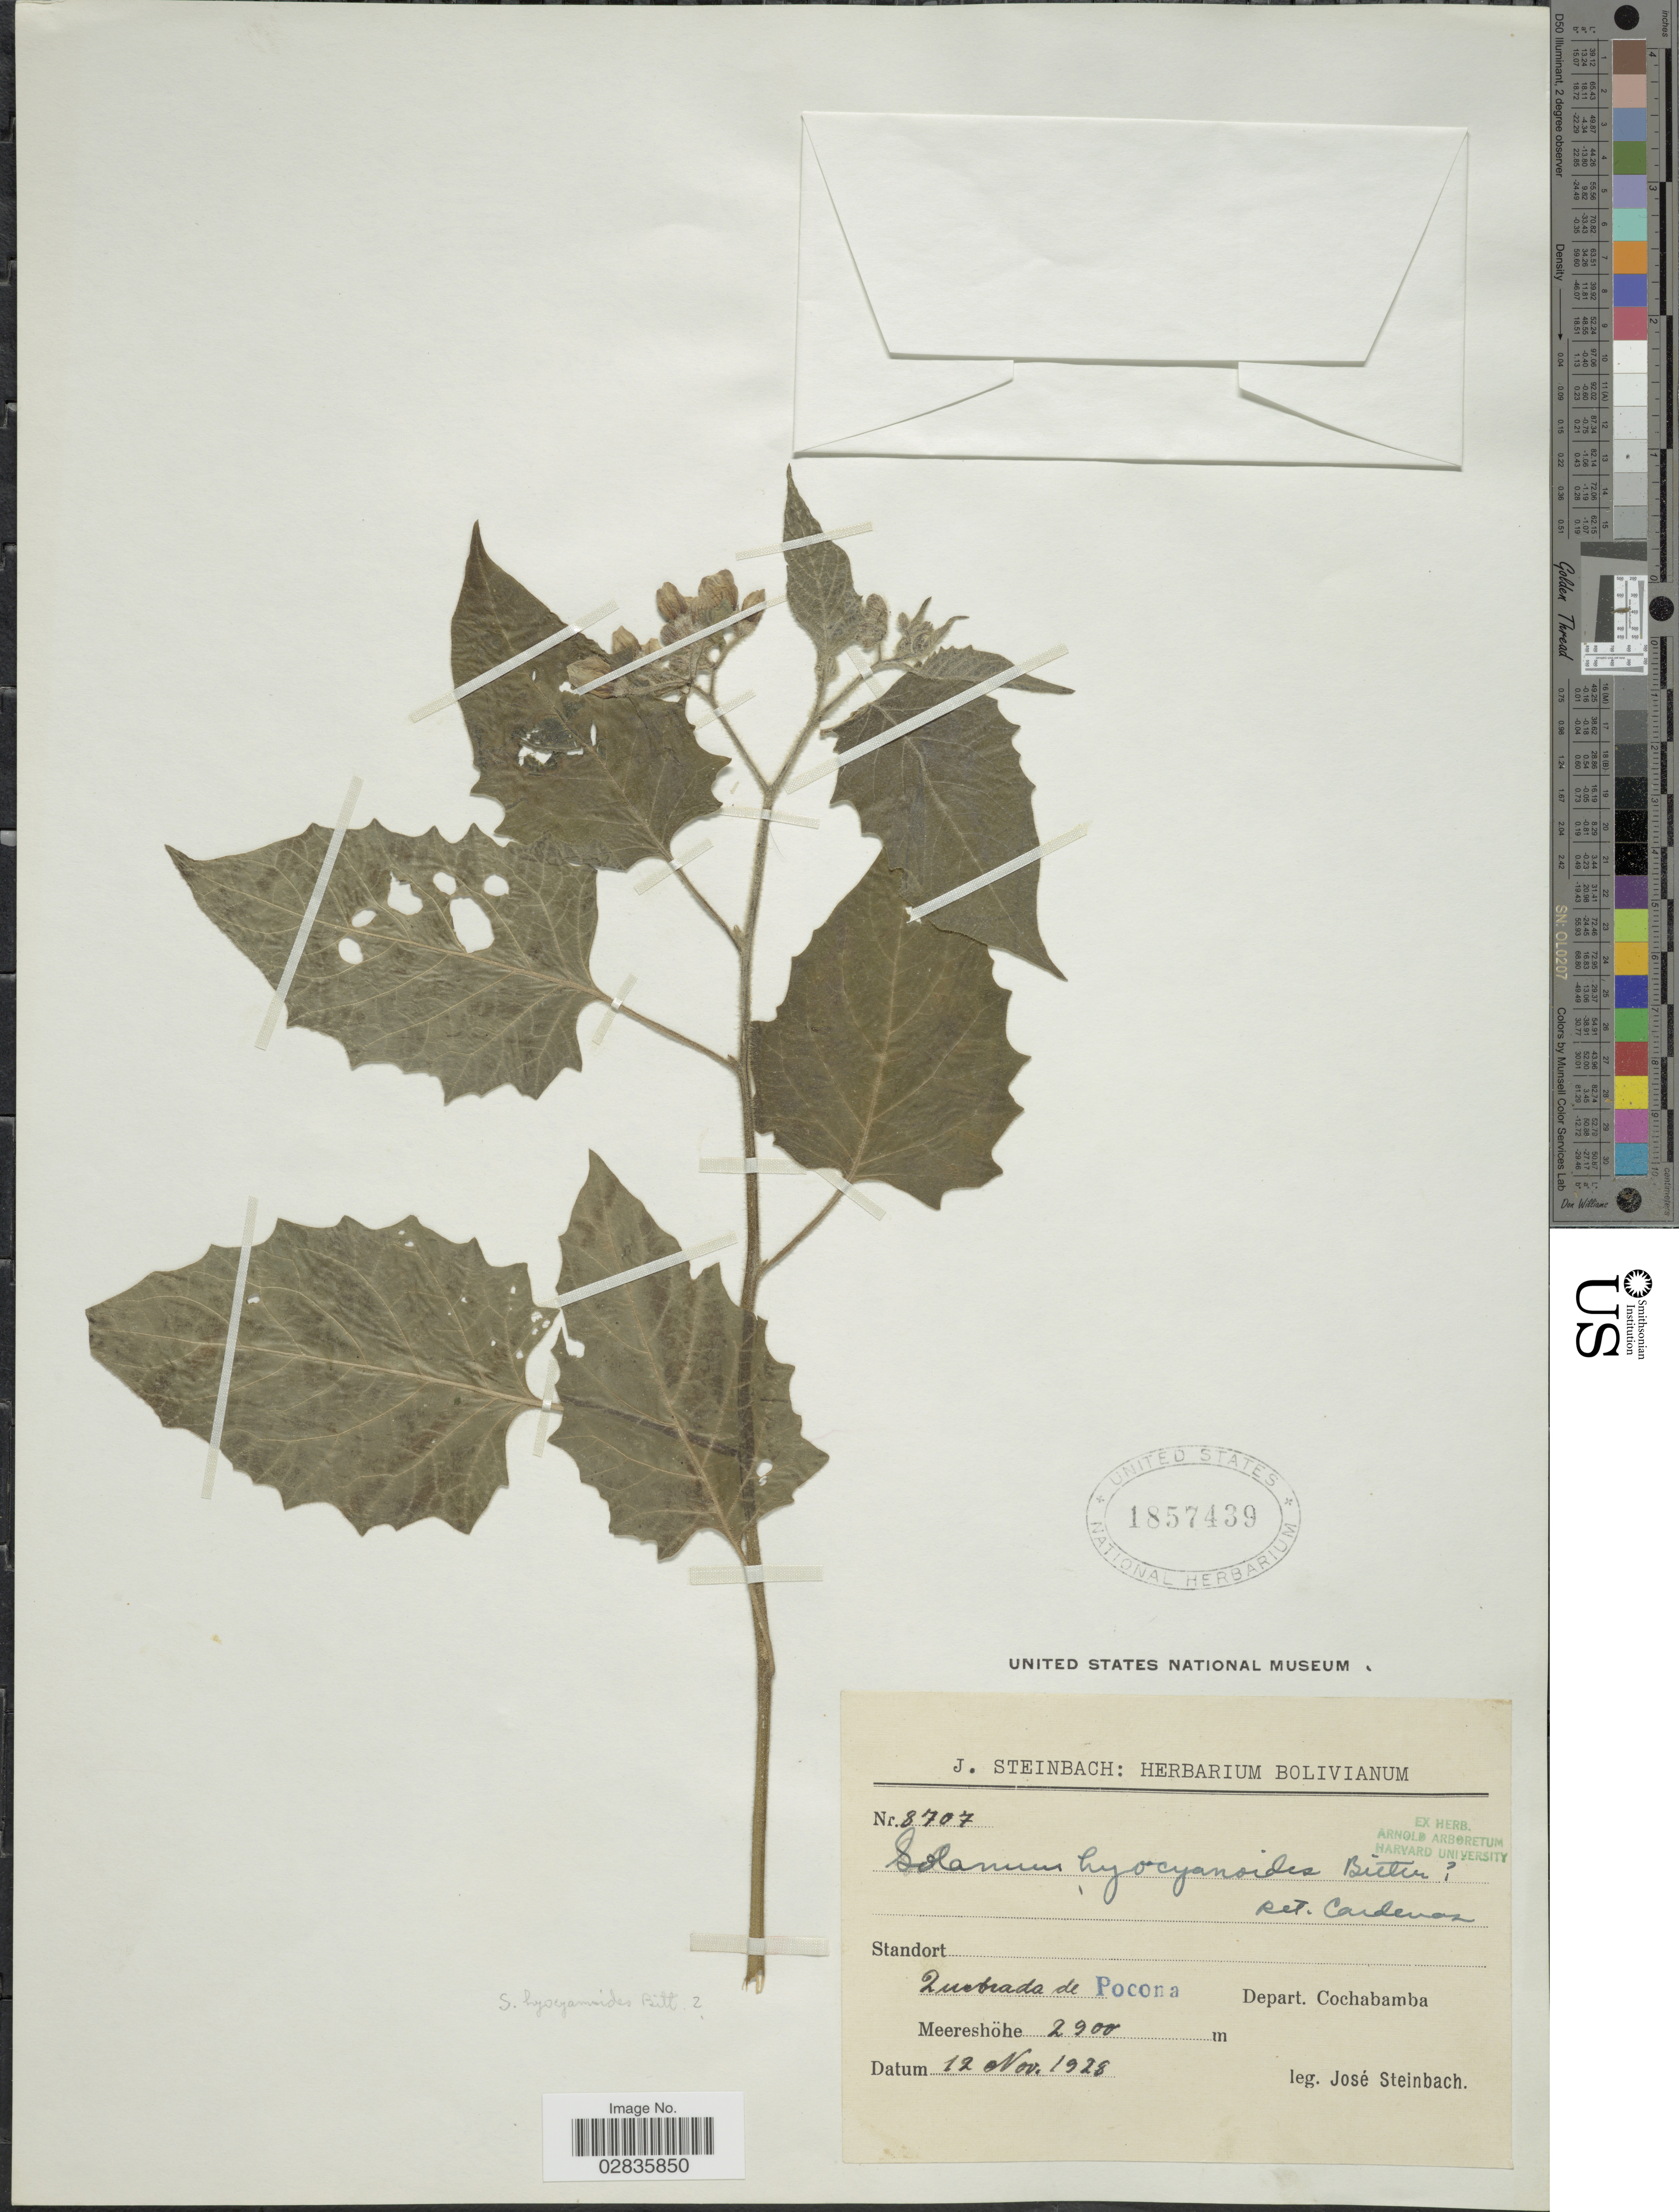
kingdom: Plantae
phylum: Tracheophyta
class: Magnoliopsida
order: Solanales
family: Solanaceae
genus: Solanum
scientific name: Solanum fiebrigii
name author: Bitter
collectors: J. Steinbach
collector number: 8707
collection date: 1928-11-12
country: Bolivia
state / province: Cochabamba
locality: Quebrada de Pocona. Depart. Cochabamba.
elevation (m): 2900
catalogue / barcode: US 1857439